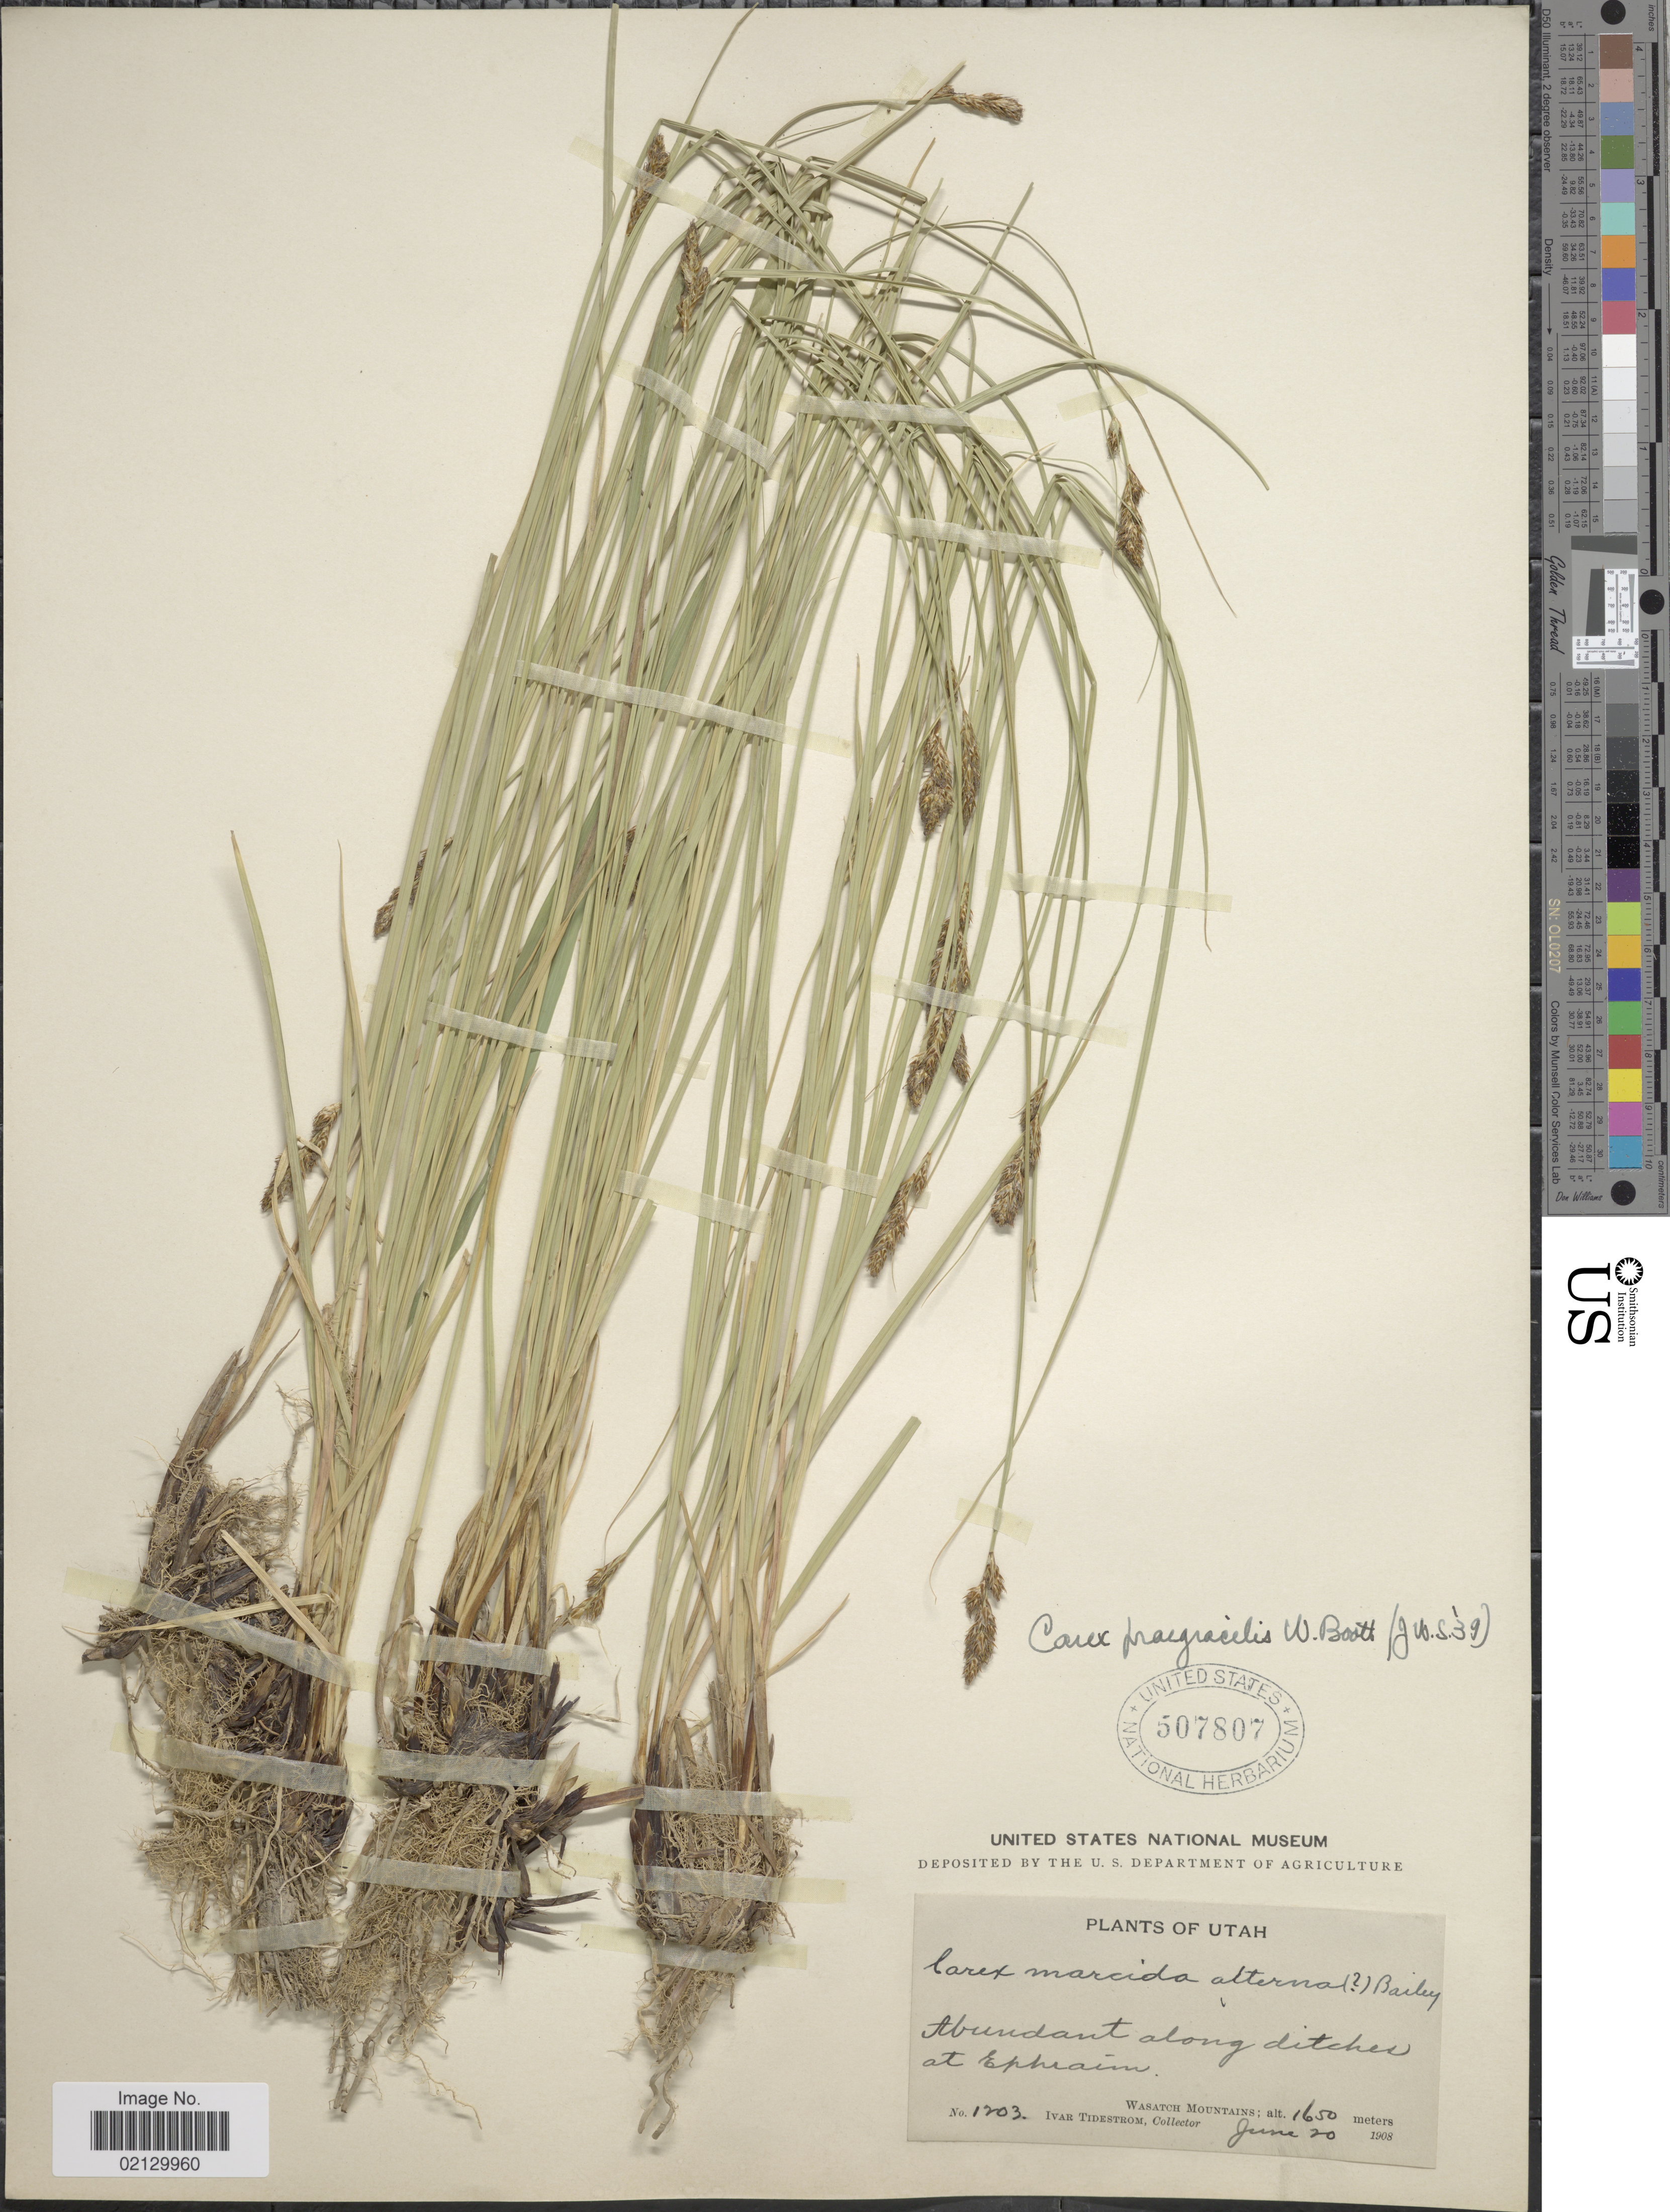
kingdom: Plantae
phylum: Tracheophyta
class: Liliopsida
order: Poales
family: Cyperaceae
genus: Carex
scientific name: Carex praegracilis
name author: W. Boott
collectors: I. F. Tidestrom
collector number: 1203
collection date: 1908-06-20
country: United States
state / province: Utah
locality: Along ditches at Ephraim, Wasatch Mountains.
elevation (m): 503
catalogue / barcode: US 507807